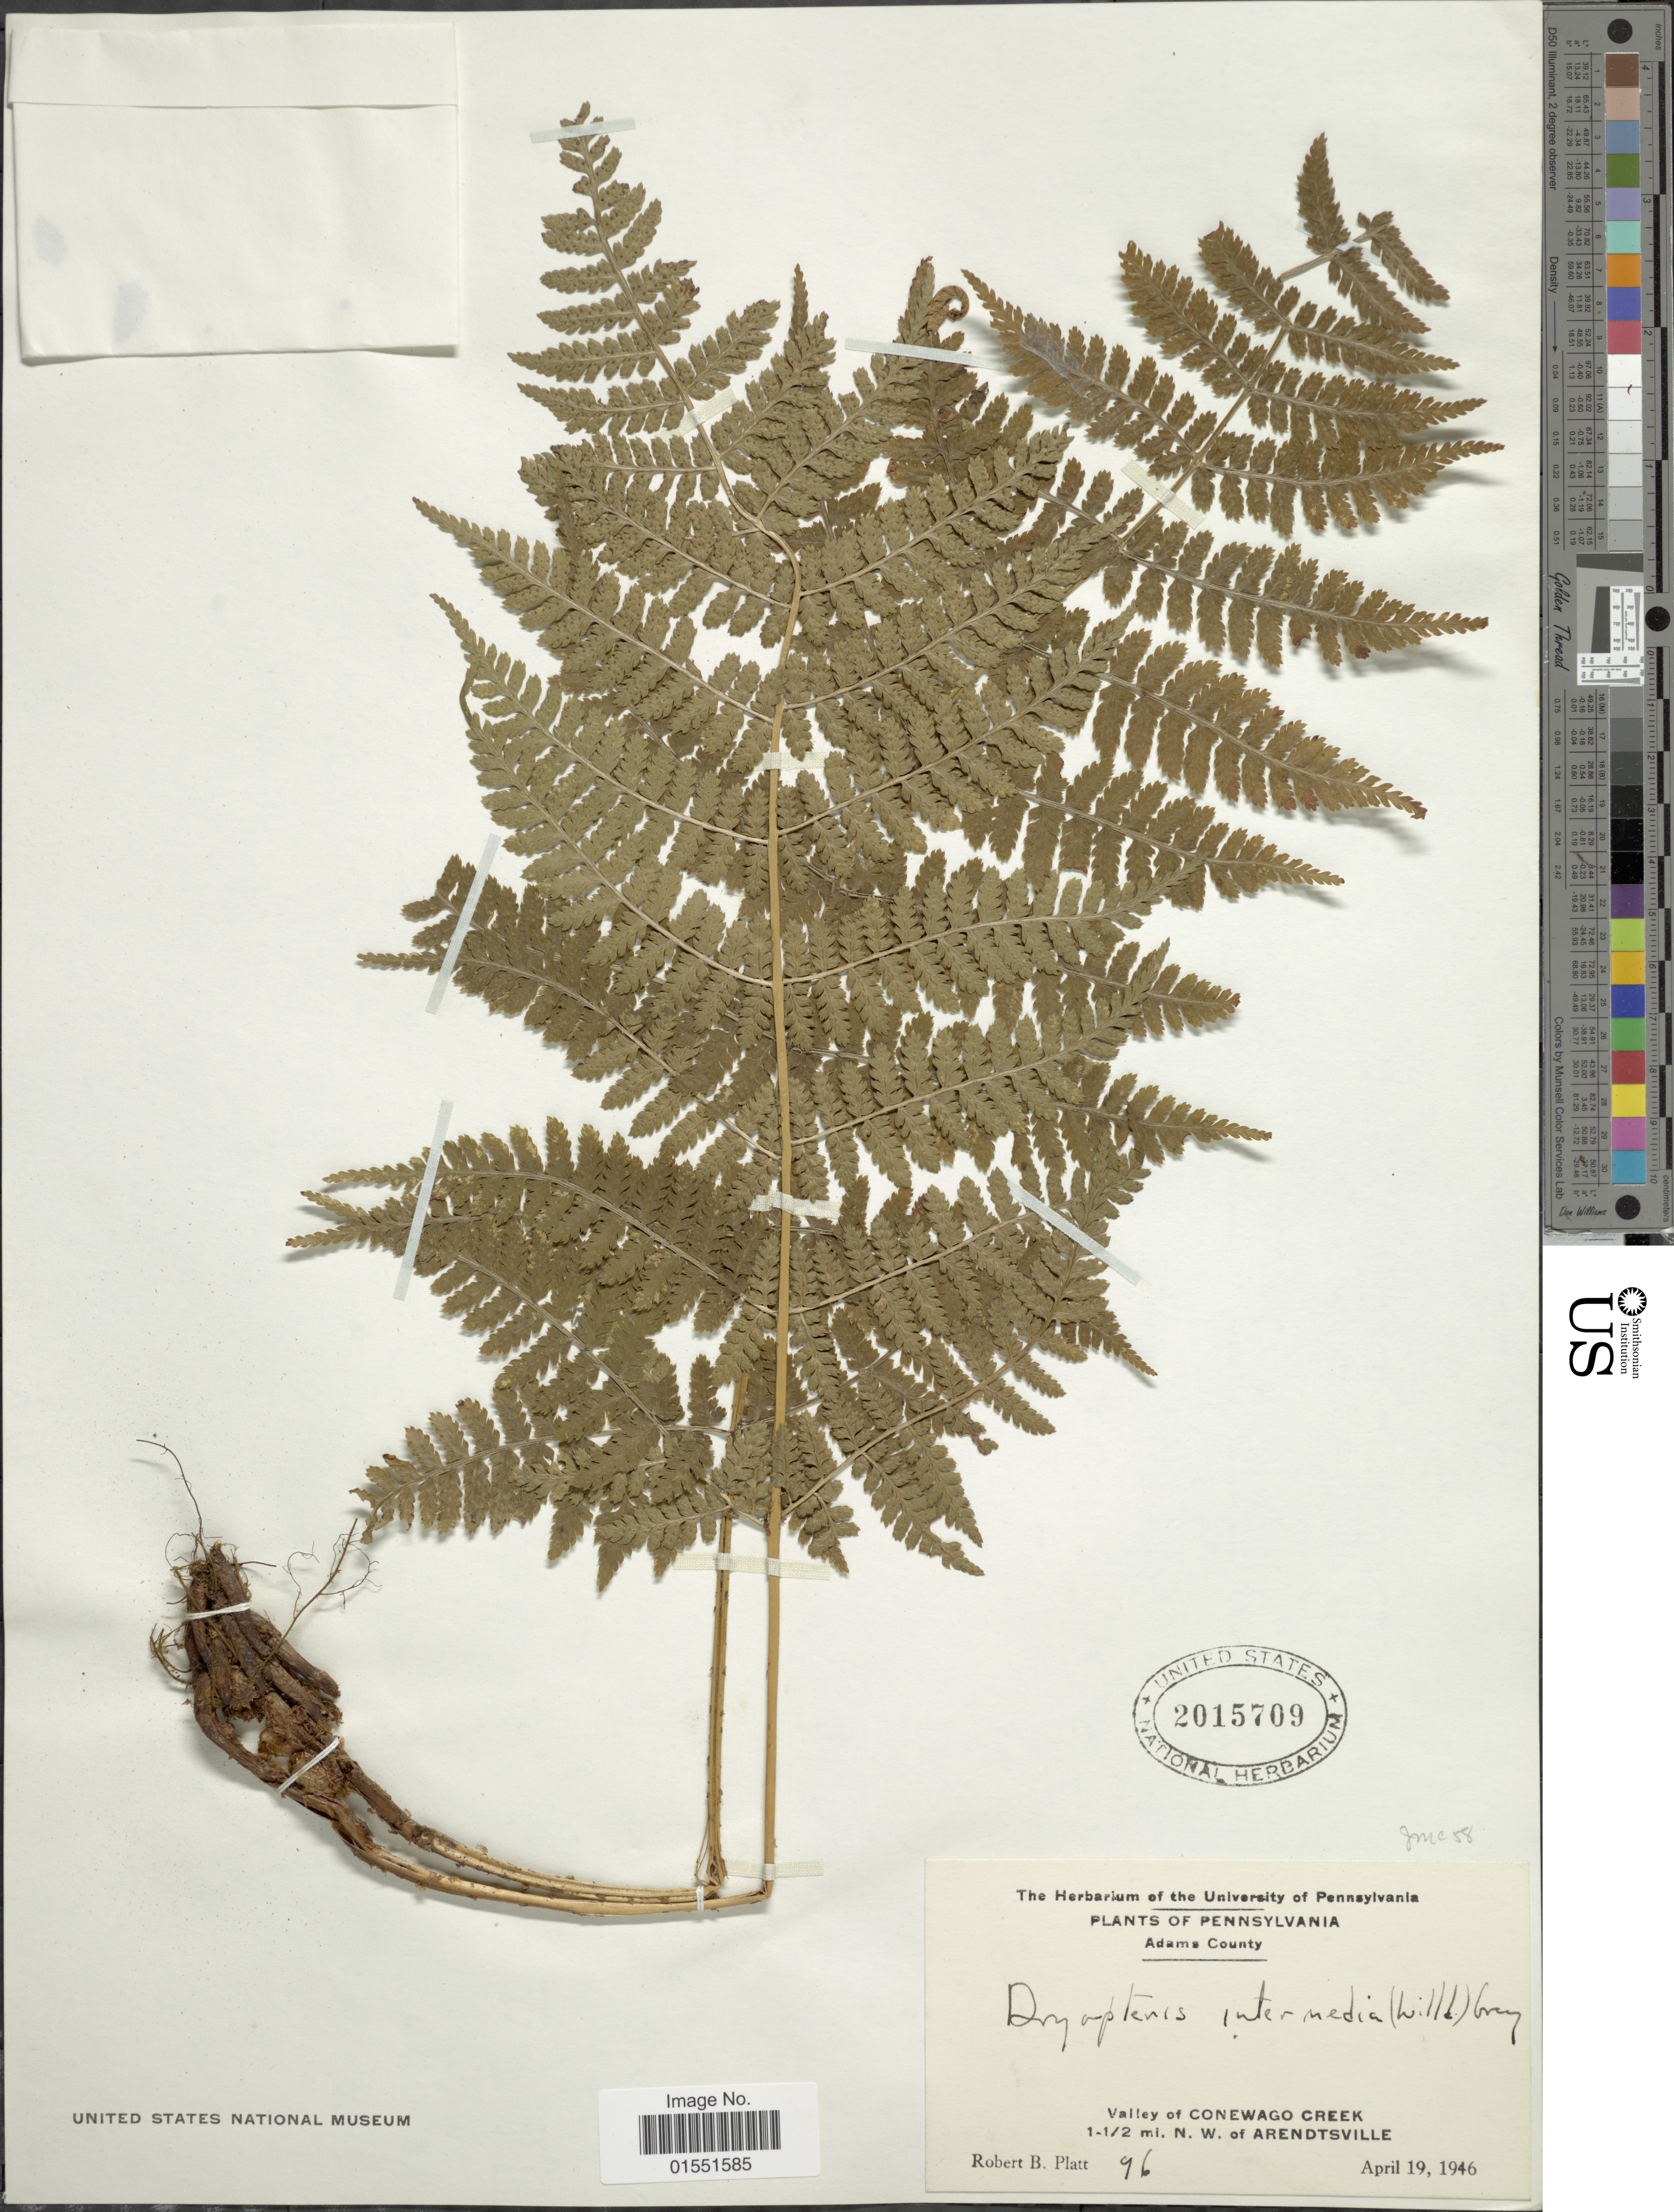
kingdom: Plantae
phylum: Tracheophyta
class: Polypodiopsida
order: Polypodiales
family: Dryopteridaceae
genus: Dryopteris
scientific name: Dryopteris intermedia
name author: (Muhl.) A. Gray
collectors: R. Platt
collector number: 96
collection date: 1946-04-19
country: United States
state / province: Pennsylvania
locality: Adama County. Valley of Conewago Creek. 1 - 1/2 mi. N.W. of Arendtsville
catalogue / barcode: US 2015709